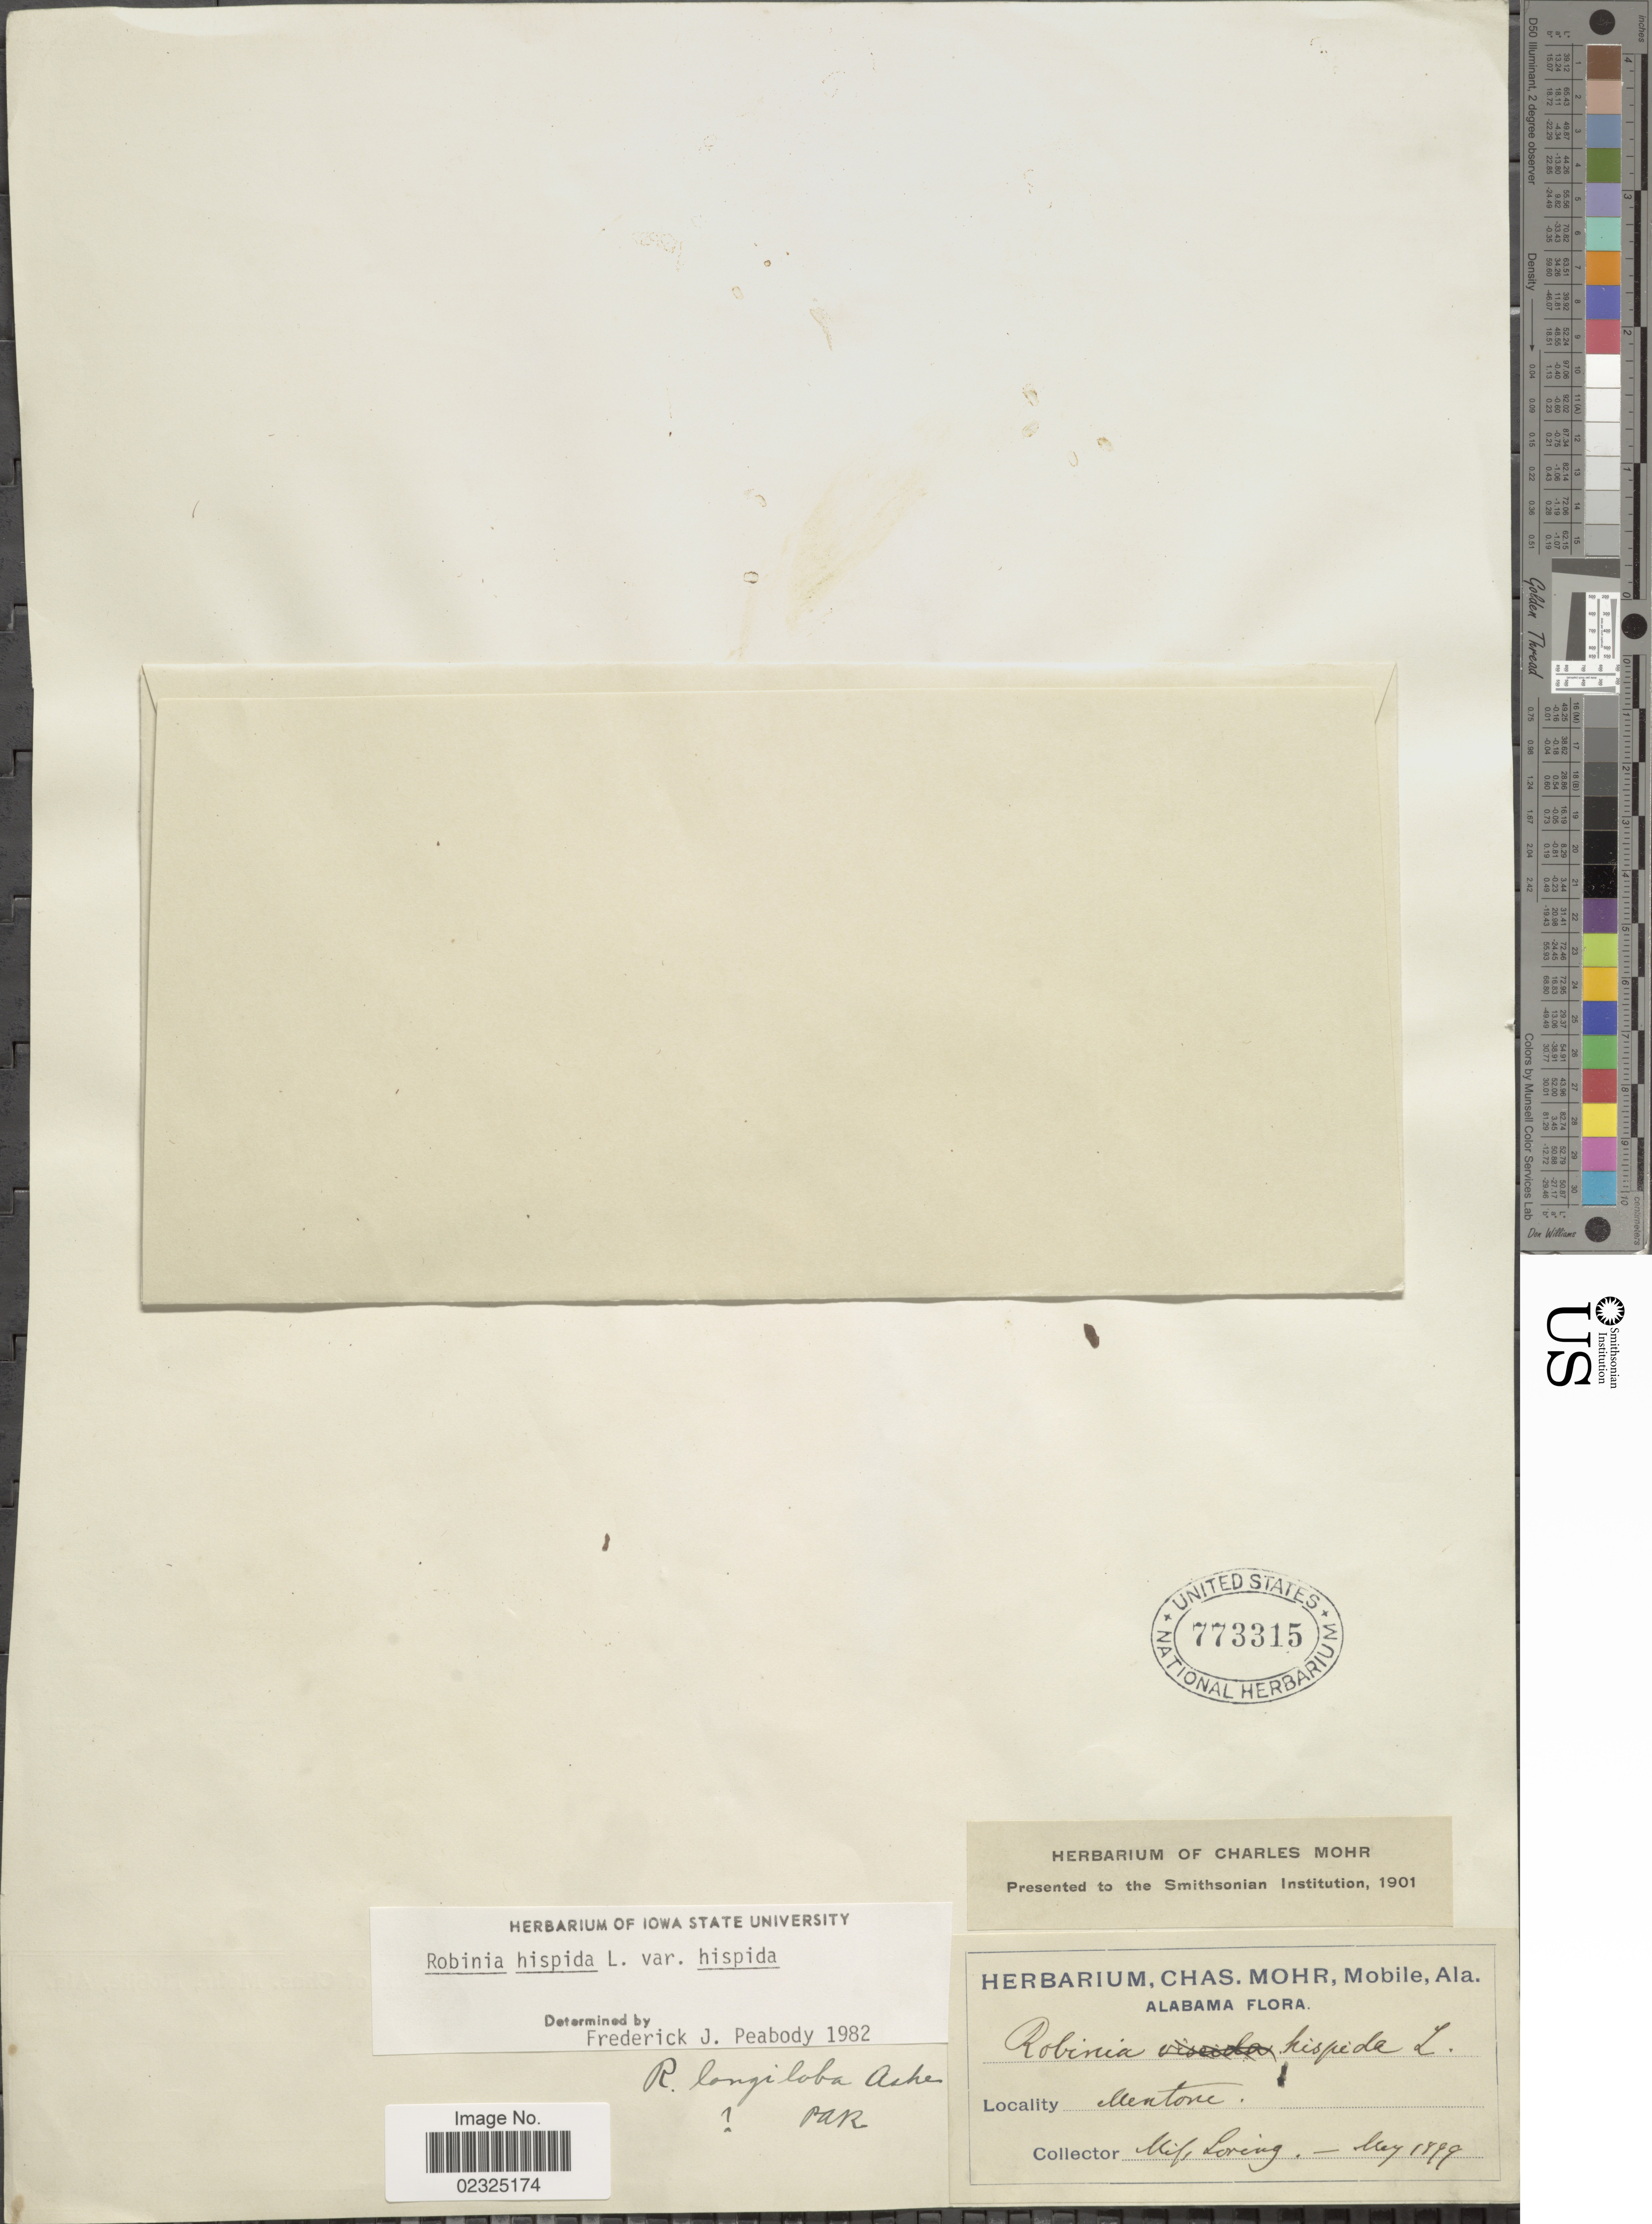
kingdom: Plantae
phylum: Tracheophyta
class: Magnoliopsida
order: Fabales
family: Fabaceae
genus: Robinia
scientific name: Robinia hispida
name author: L.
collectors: M. Loring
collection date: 1899-05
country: United States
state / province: Alabama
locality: Mentone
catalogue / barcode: US 773315